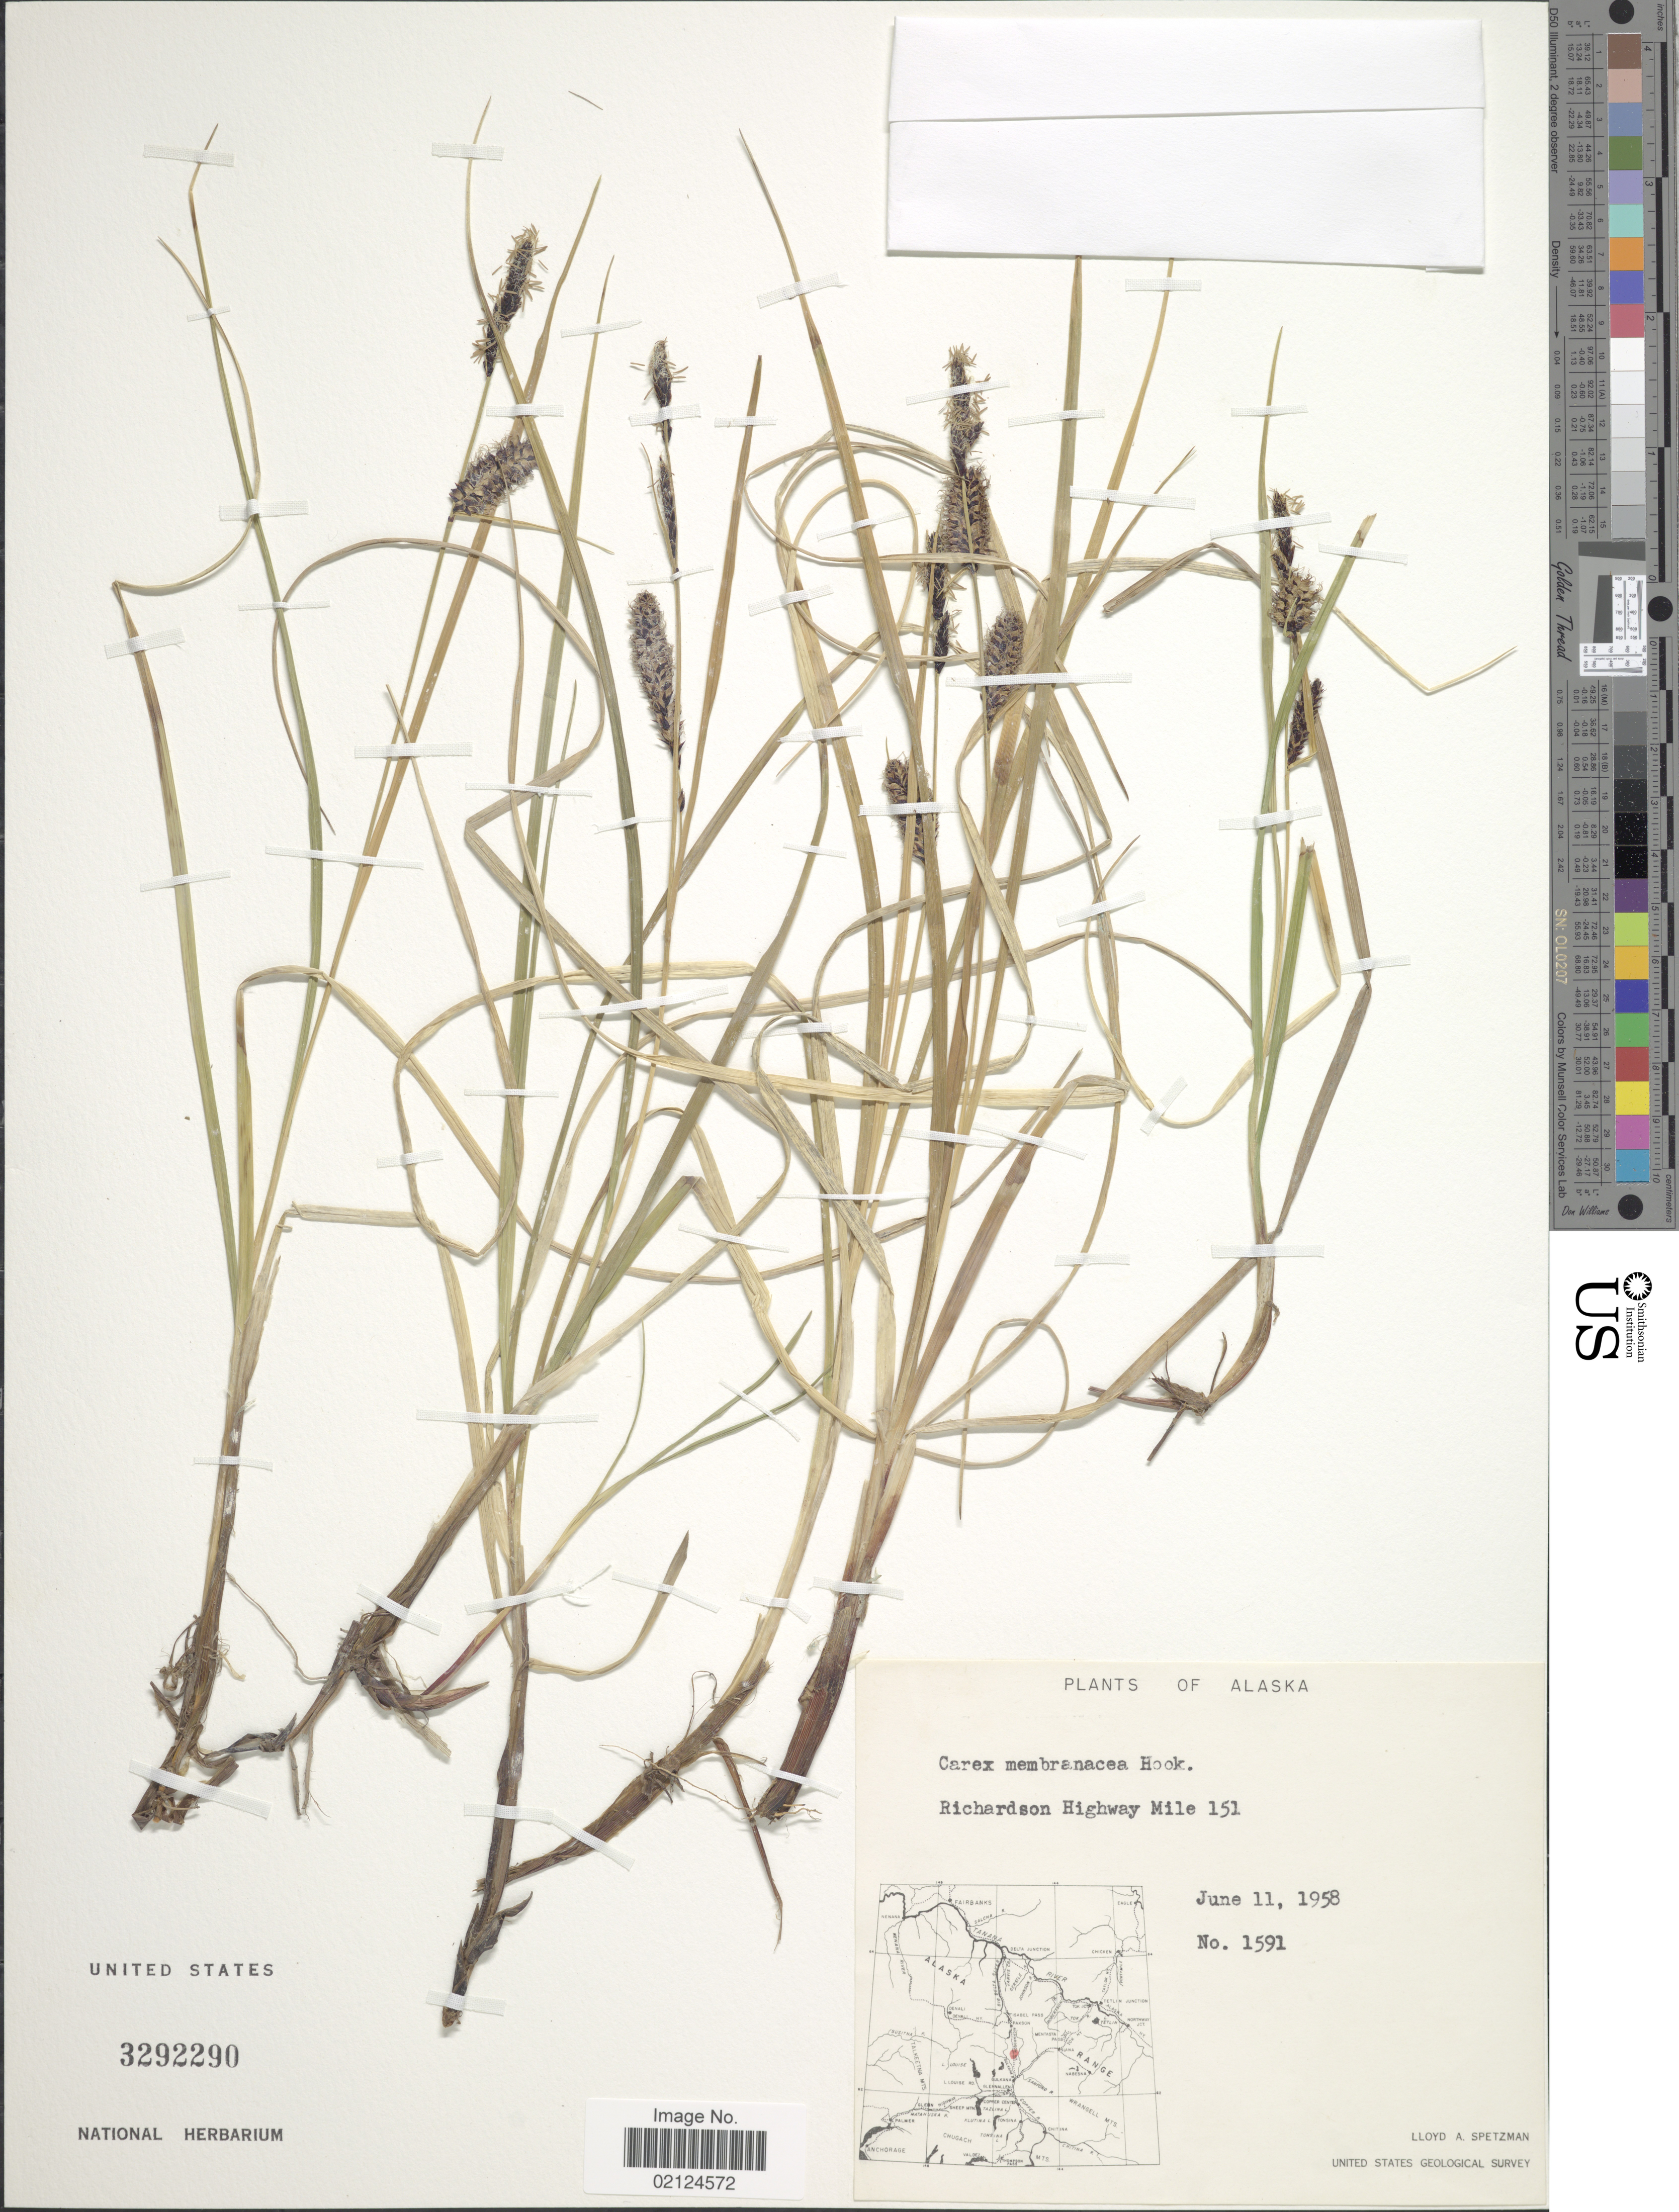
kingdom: Plantae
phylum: Tracheophyta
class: Liliopsida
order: Poales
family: Cyperaceae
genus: Carex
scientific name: Carex membranacea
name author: Hook.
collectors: L. Spetzman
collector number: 1591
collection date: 1958-06-11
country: United States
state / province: Alaska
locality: Richardson Highway Mile 151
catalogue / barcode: US 3292290